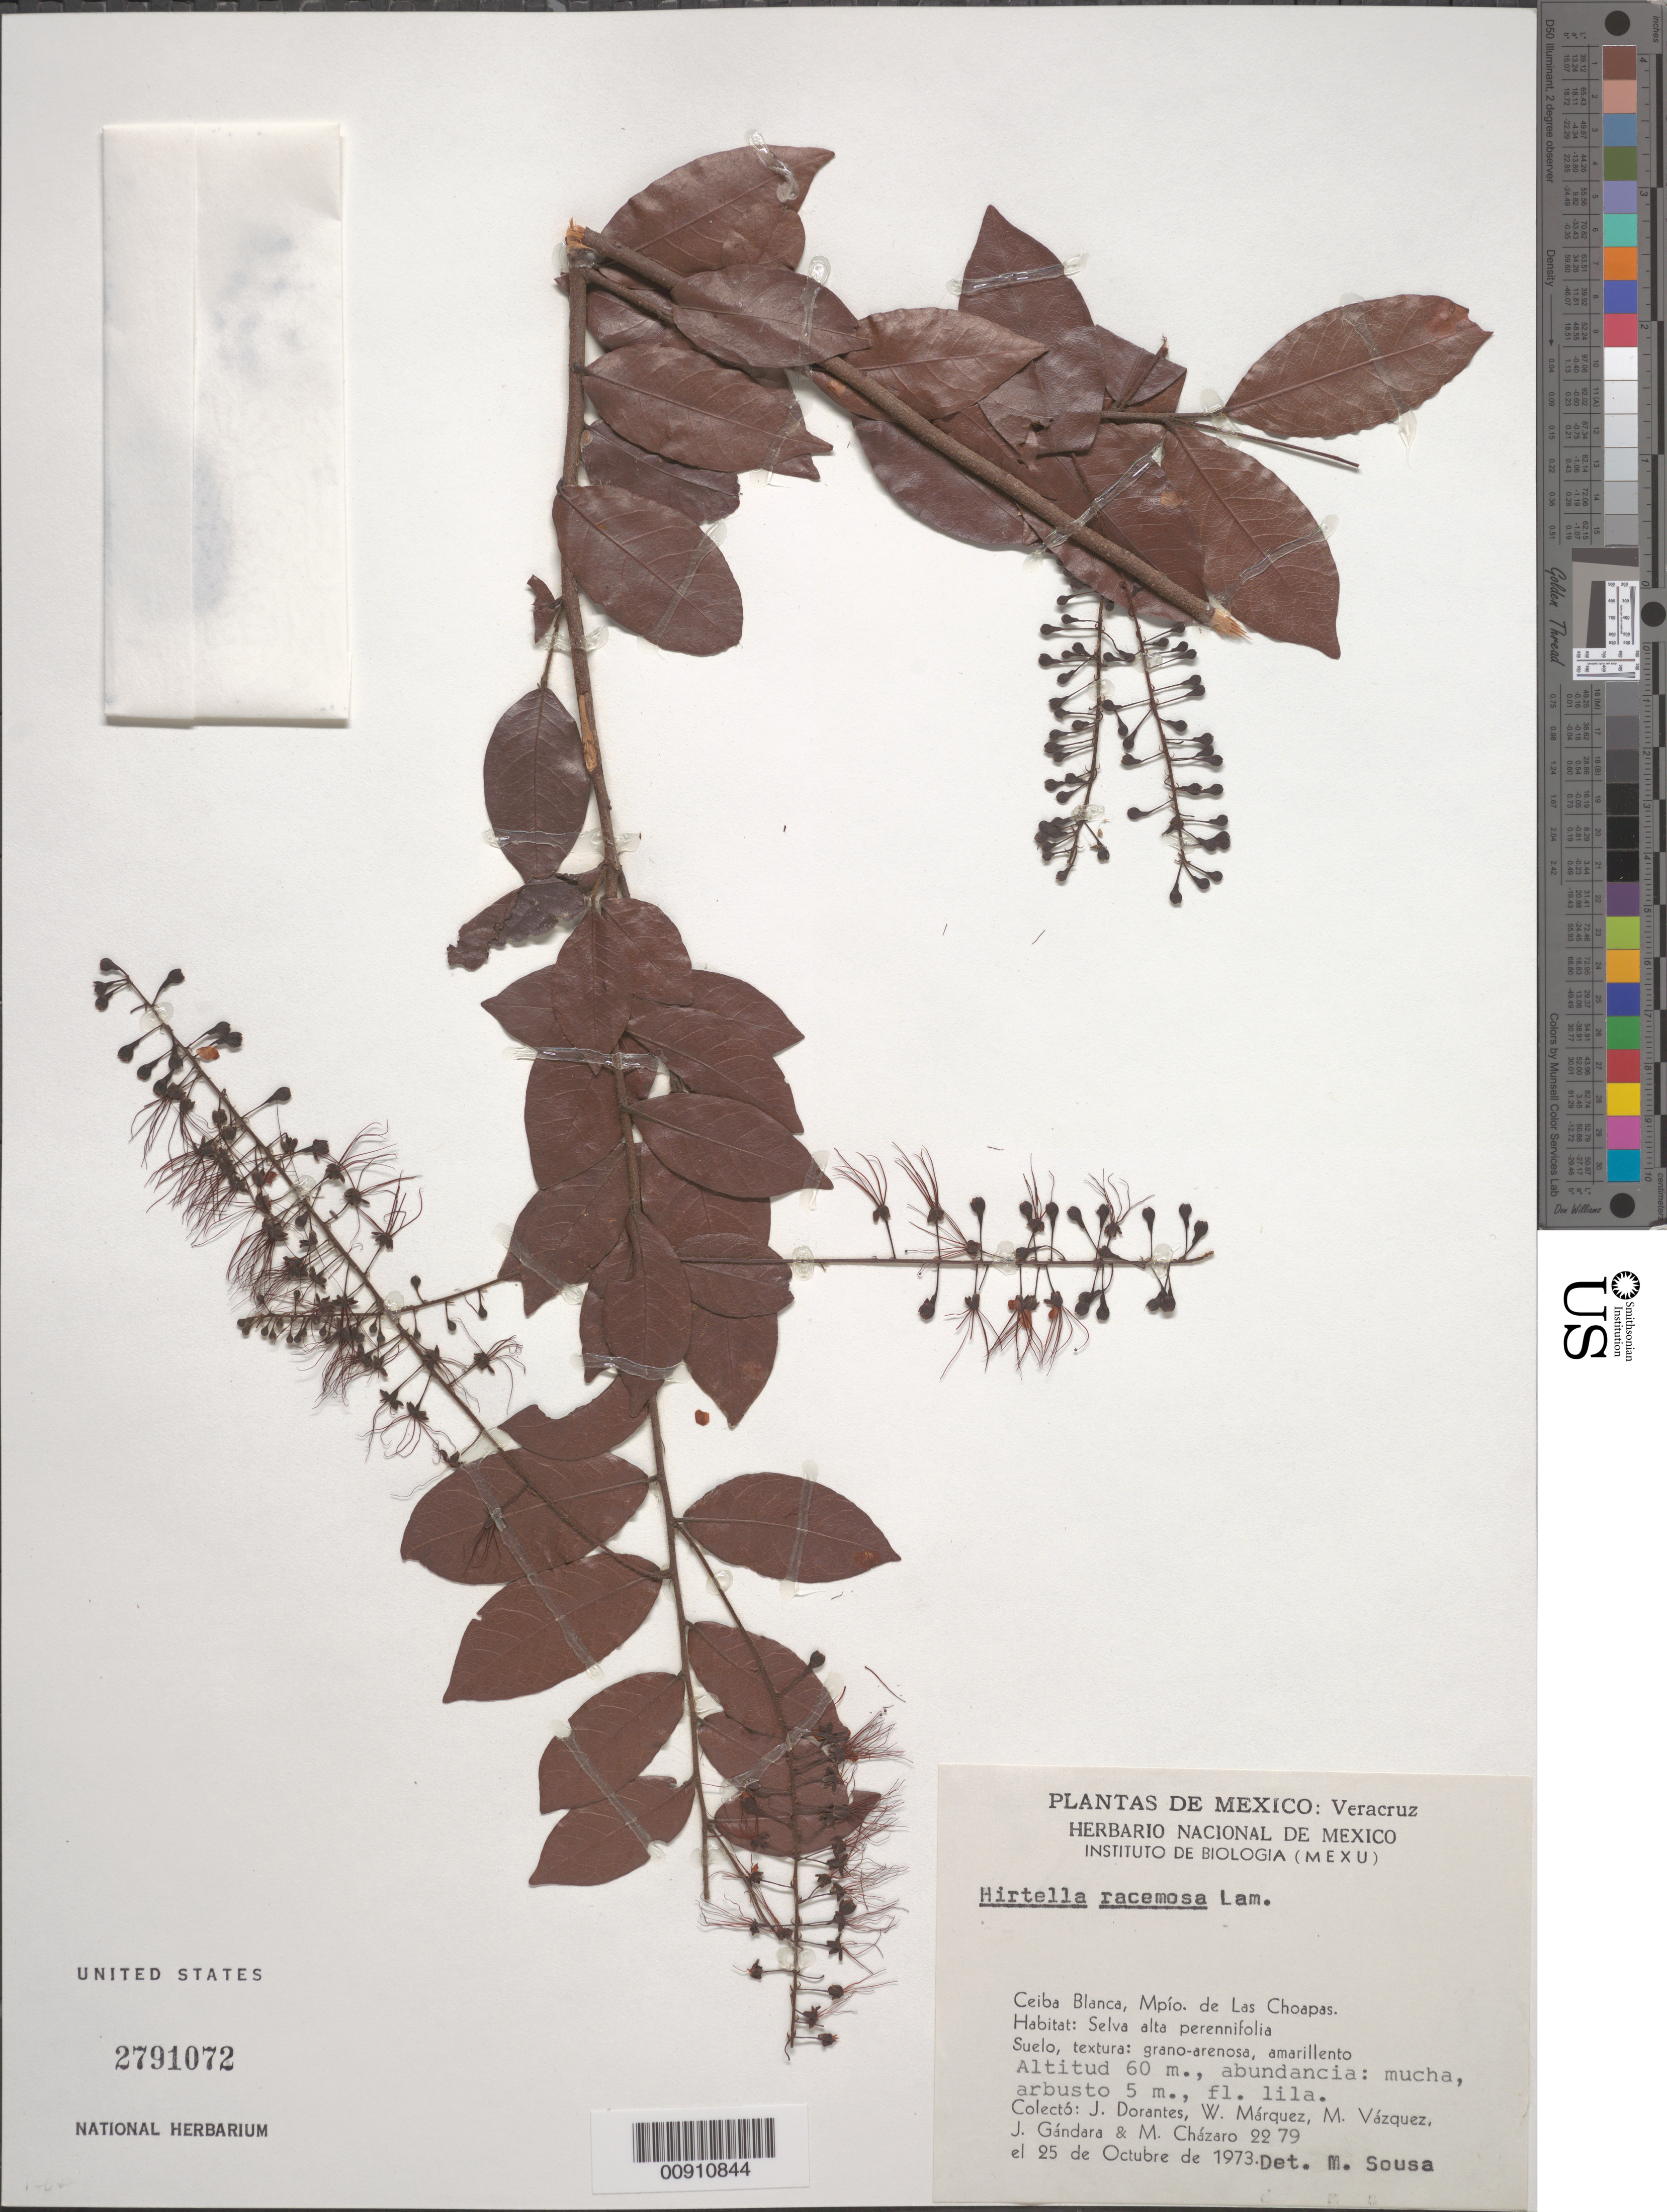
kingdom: Plantae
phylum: Tracheophyta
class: Magnoliopsida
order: Malpighiales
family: Chrysobalanaceae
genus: Hirtella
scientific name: Hirtella racemosa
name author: Lam.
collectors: J. Dorantes, W. Marquez, M. Vázquez, J. M. Gándara & M. de J. Cházaro Basáñoez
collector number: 2279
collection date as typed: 25 Oct 1973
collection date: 1973-10-25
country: Mexico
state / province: Veracruz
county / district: Choapas, Las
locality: Ceiba Blanca, Mpio. de Las Choapas, Veracruz.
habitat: Selva alta perennifolia. Suelo, textura: grano-arenosa, amarillento.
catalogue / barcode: US 2791072